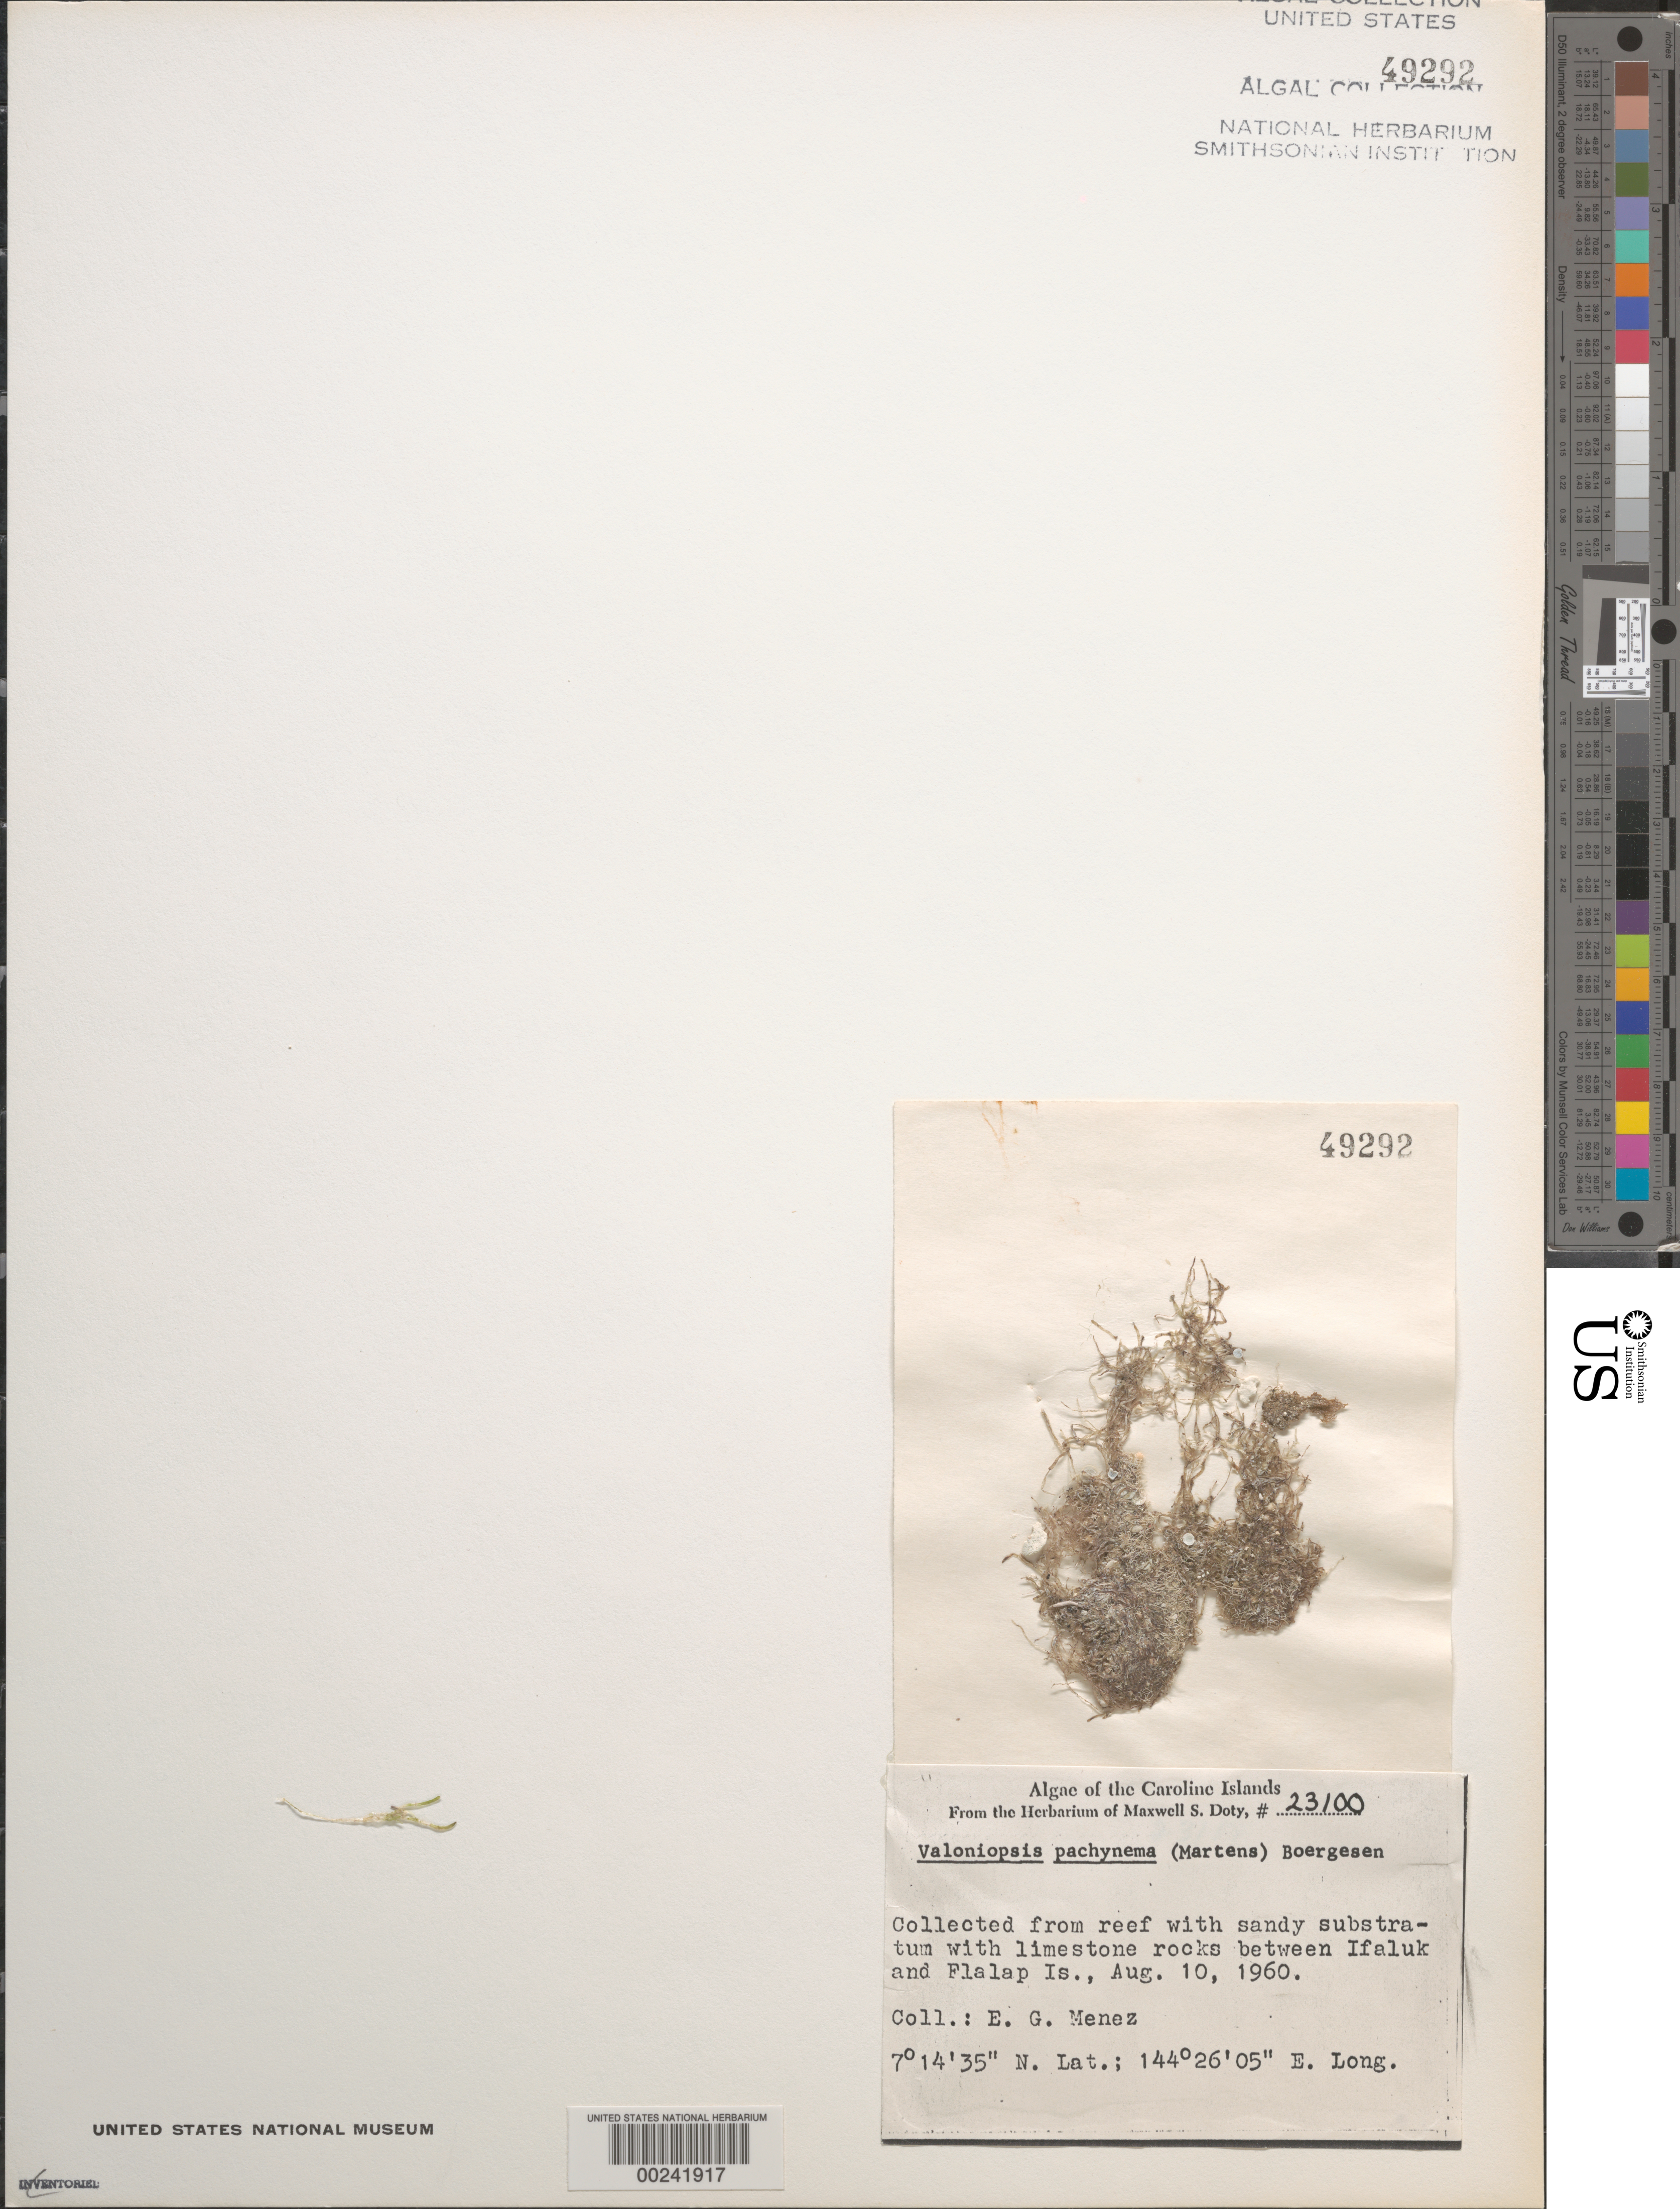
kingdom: Plantae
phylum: Chlorophyta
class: Ulvophyceae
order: Siphonocladales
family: Valoniaceae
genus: Valoniopsis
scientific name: Valoniopsis pachynema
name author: (G. Martens) Børgesen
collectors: Meñez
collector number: MSD 23100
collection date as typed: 10 Aug 1960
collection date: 1960-08-10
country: Micronesia, Federated States of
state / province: Yap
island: Ifalik (Ifaluk) Atoll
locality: Between Ifalik Islet (Ifaluk Islet) and Falalap Islet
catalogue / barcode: US 49292